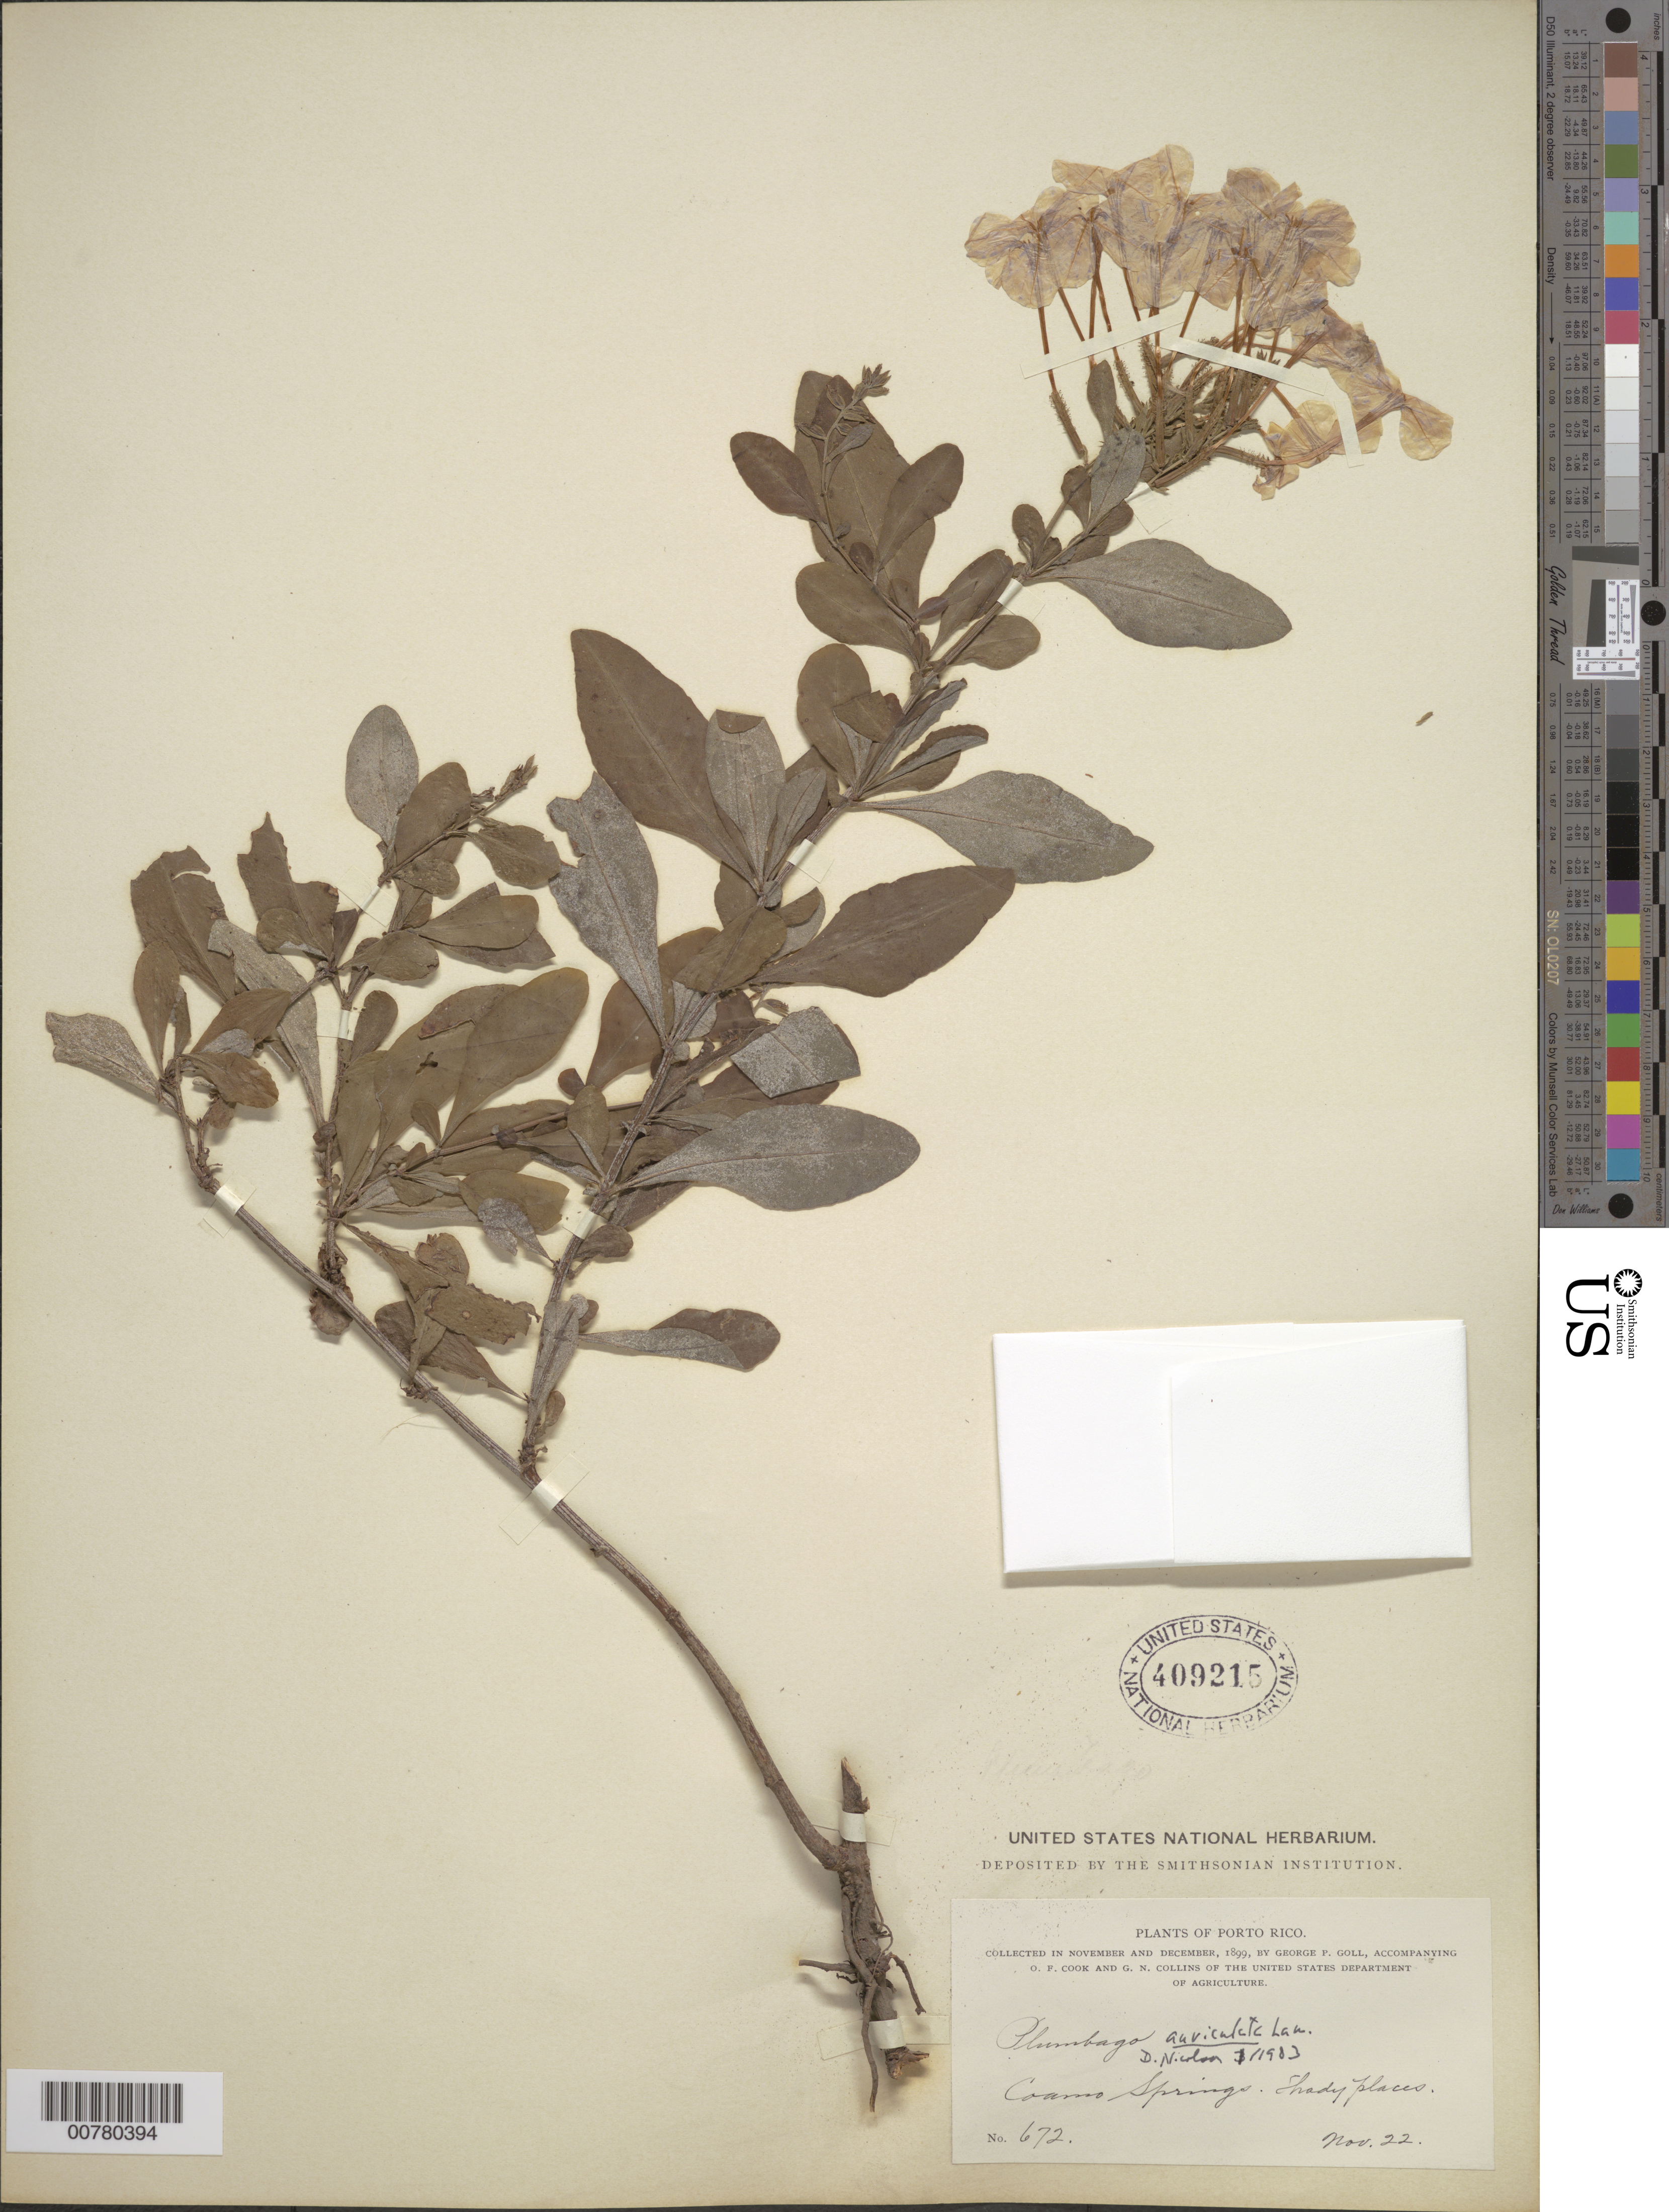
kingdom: Plantae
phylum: Tracheophyta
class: Magnoliopsida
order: Caryophyllales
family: Plumbaginaceae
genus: Plumbago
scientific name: Plumbago auriculata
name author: Lam.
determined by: Nicolson, Dan H.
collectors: G. Goll, O. F. Cook & G. N. Collins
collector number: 672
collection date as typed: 22 Nov 1899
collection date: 1899-11-22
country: Puerto Rico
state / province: Coamo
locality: Coamo springs.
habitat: Shady places.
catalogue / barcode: US 409215